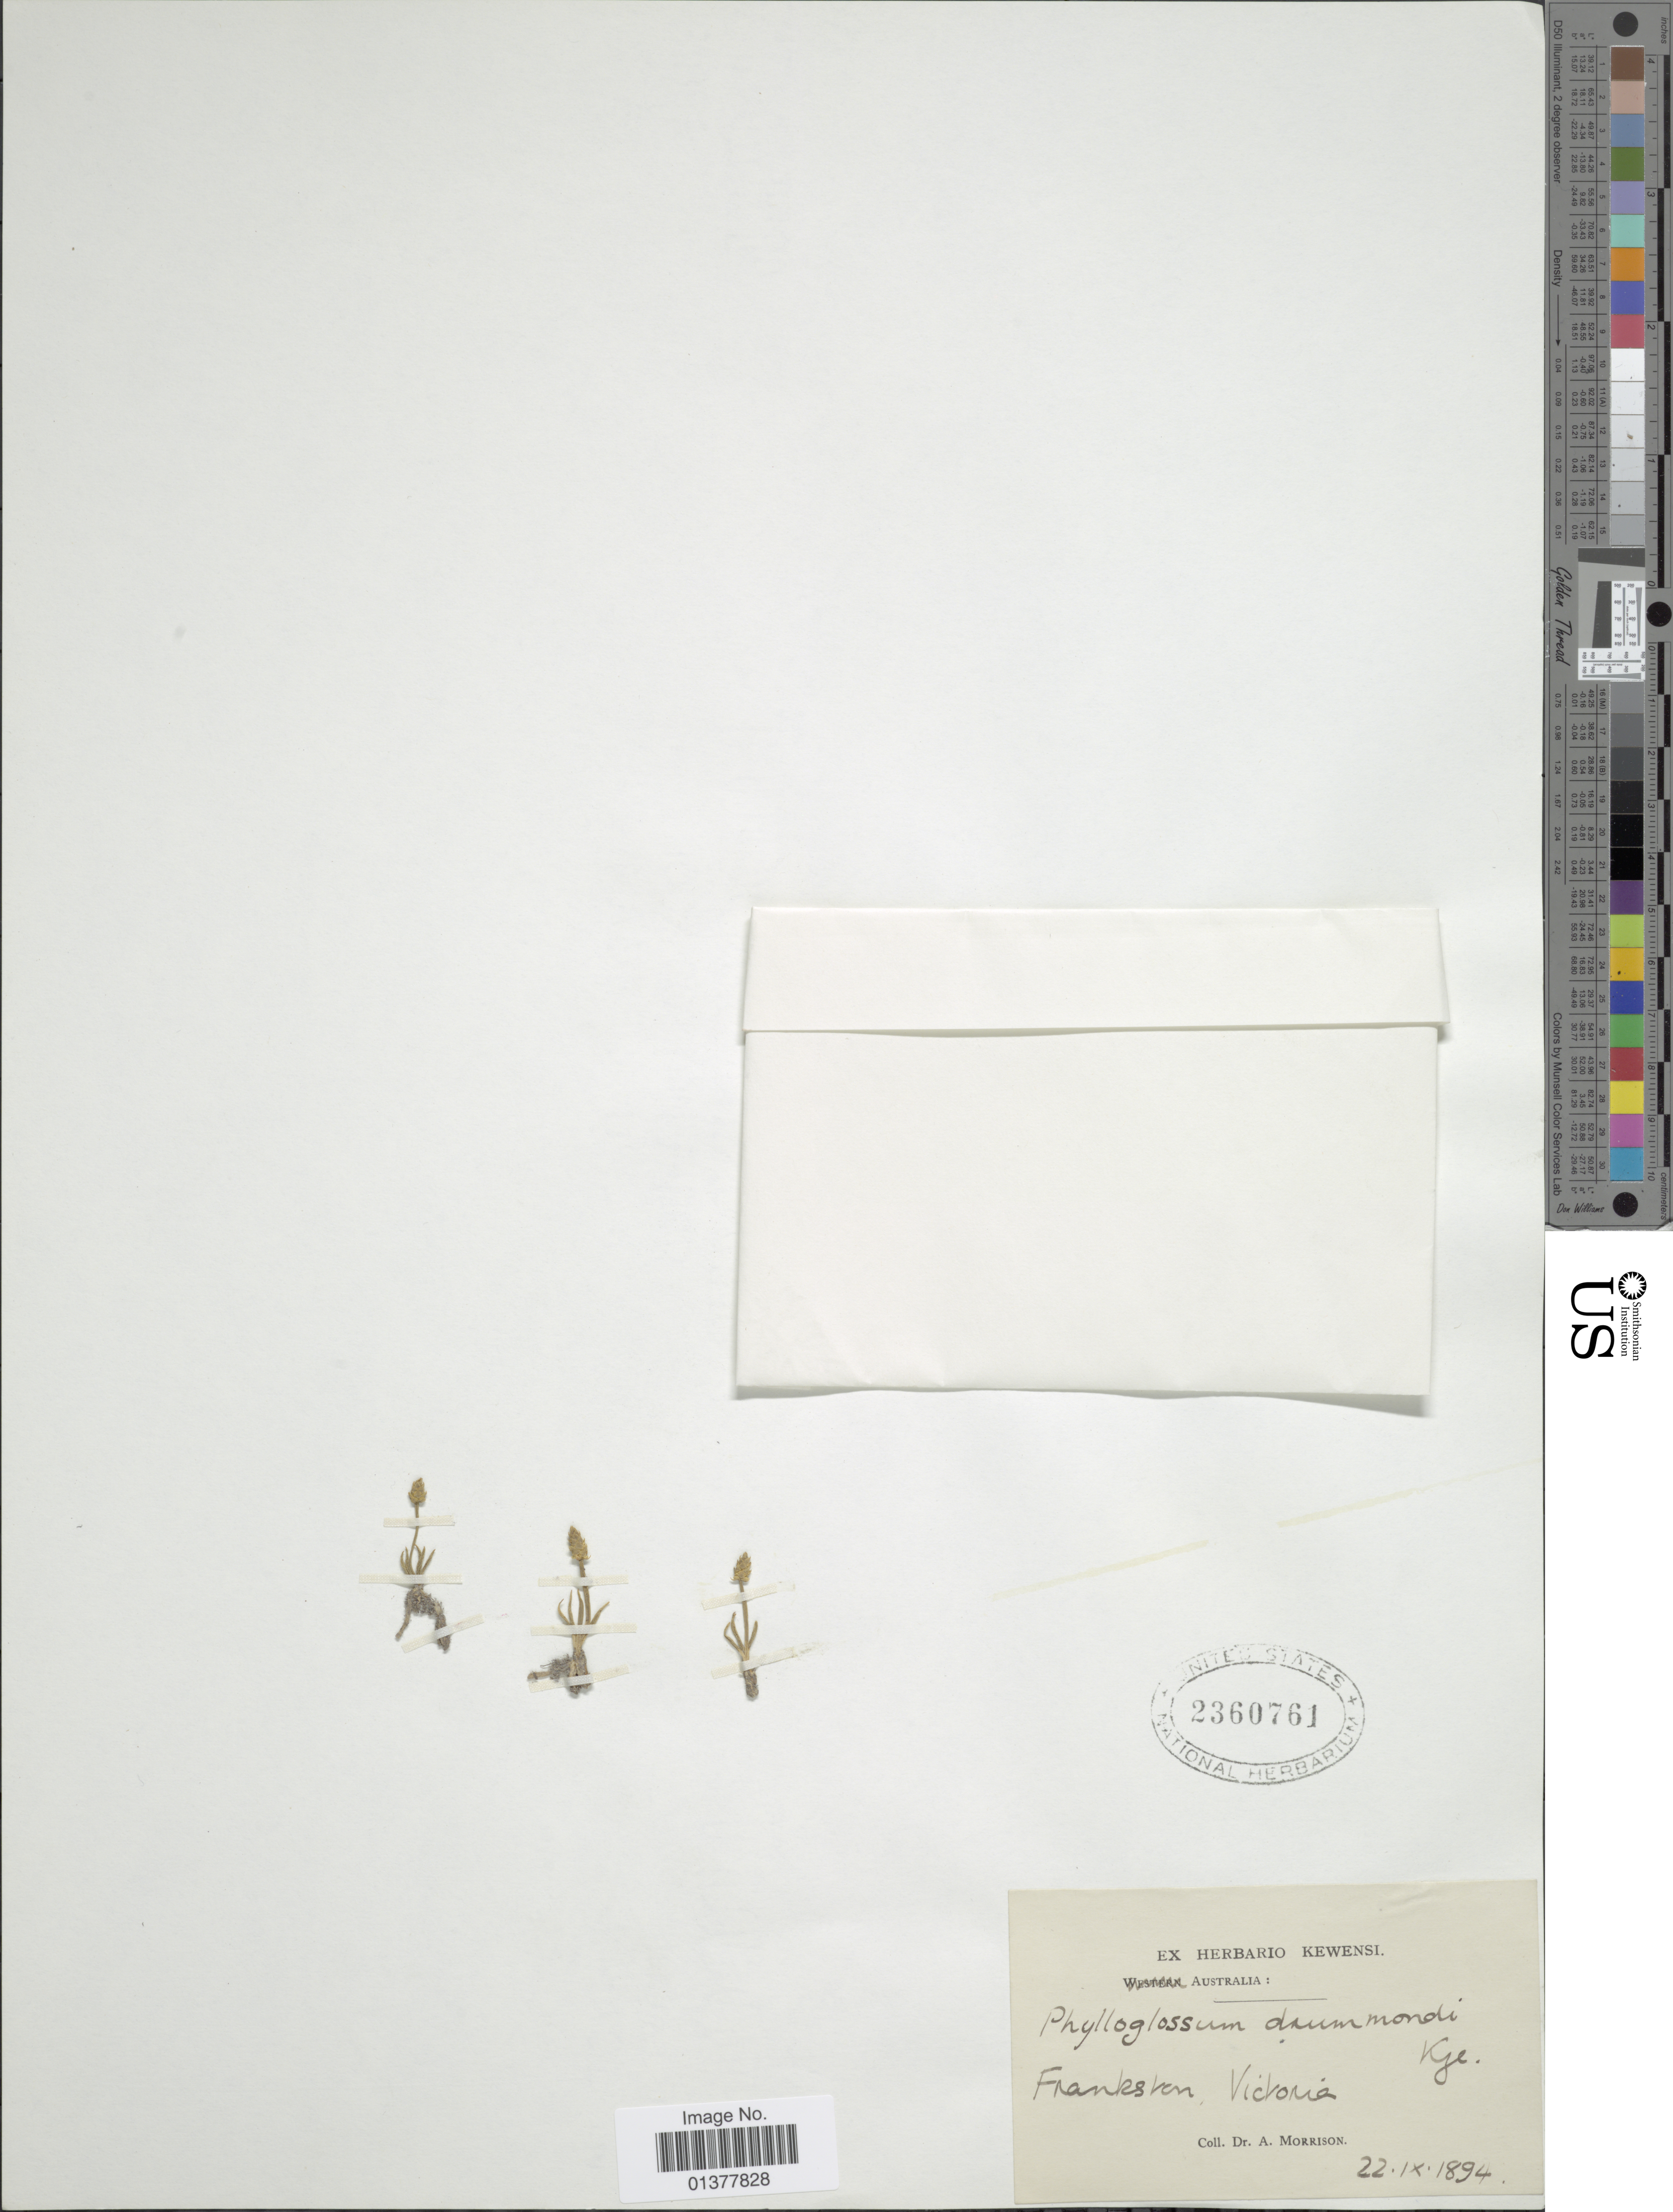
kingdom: Plantae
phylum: Tracheophyta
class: Lycopodiopsida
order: Lycopodiales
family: Lycopodiaceae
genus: Phylloglossum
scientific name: Phylloglossum drummondii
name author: Kunze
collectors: A. Morrison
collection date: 1894-09-22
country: Australia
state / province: Victoria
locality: Frankston, Victoria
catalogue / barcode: US 2360761